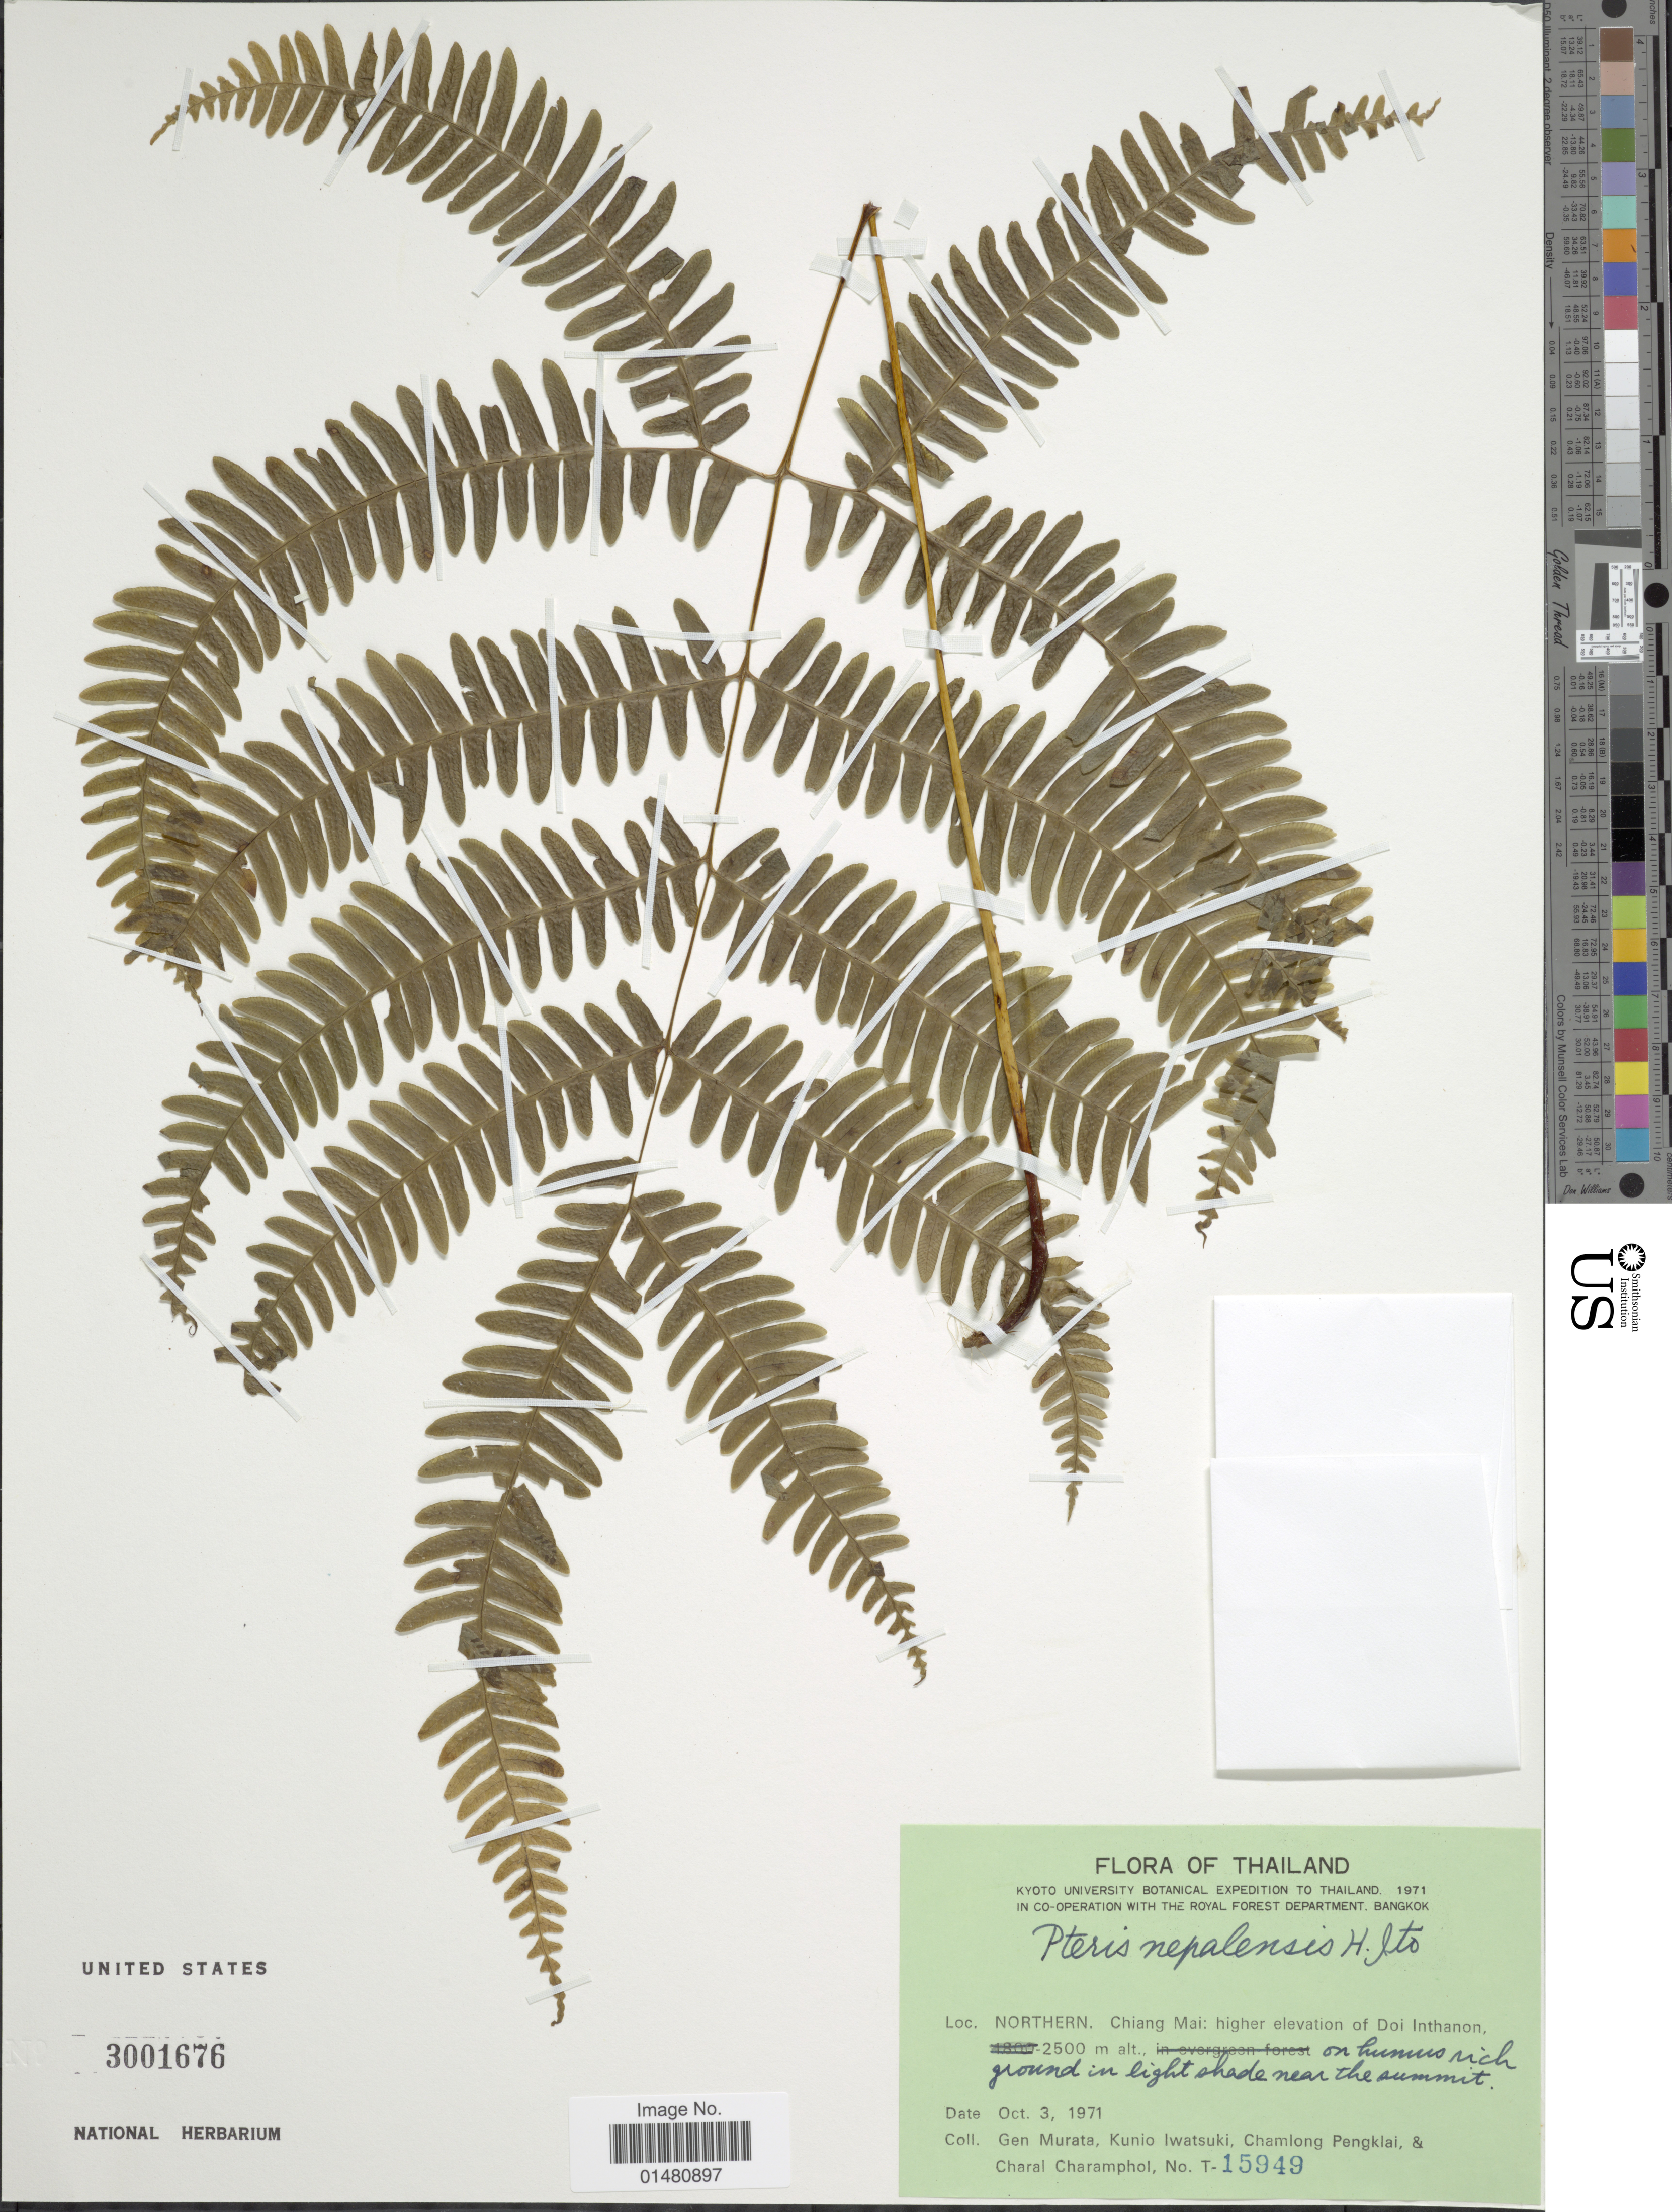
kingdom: Plantae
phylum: Tracheophyta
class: Polypodiopsida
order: Polypodiales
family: Pteridaceae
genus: Pteris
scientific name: Pteris puberula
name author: Ching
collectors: G. Murata, K. Iwatsuki, C. Pengklai & C. Charampol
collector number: T-15949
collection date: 1971-10-03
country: Thailand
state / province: Chiang Mai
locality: Northern. Chiang Mai: higher elevation of Doi Inthanon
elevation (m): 2500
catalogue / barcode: US 3001676